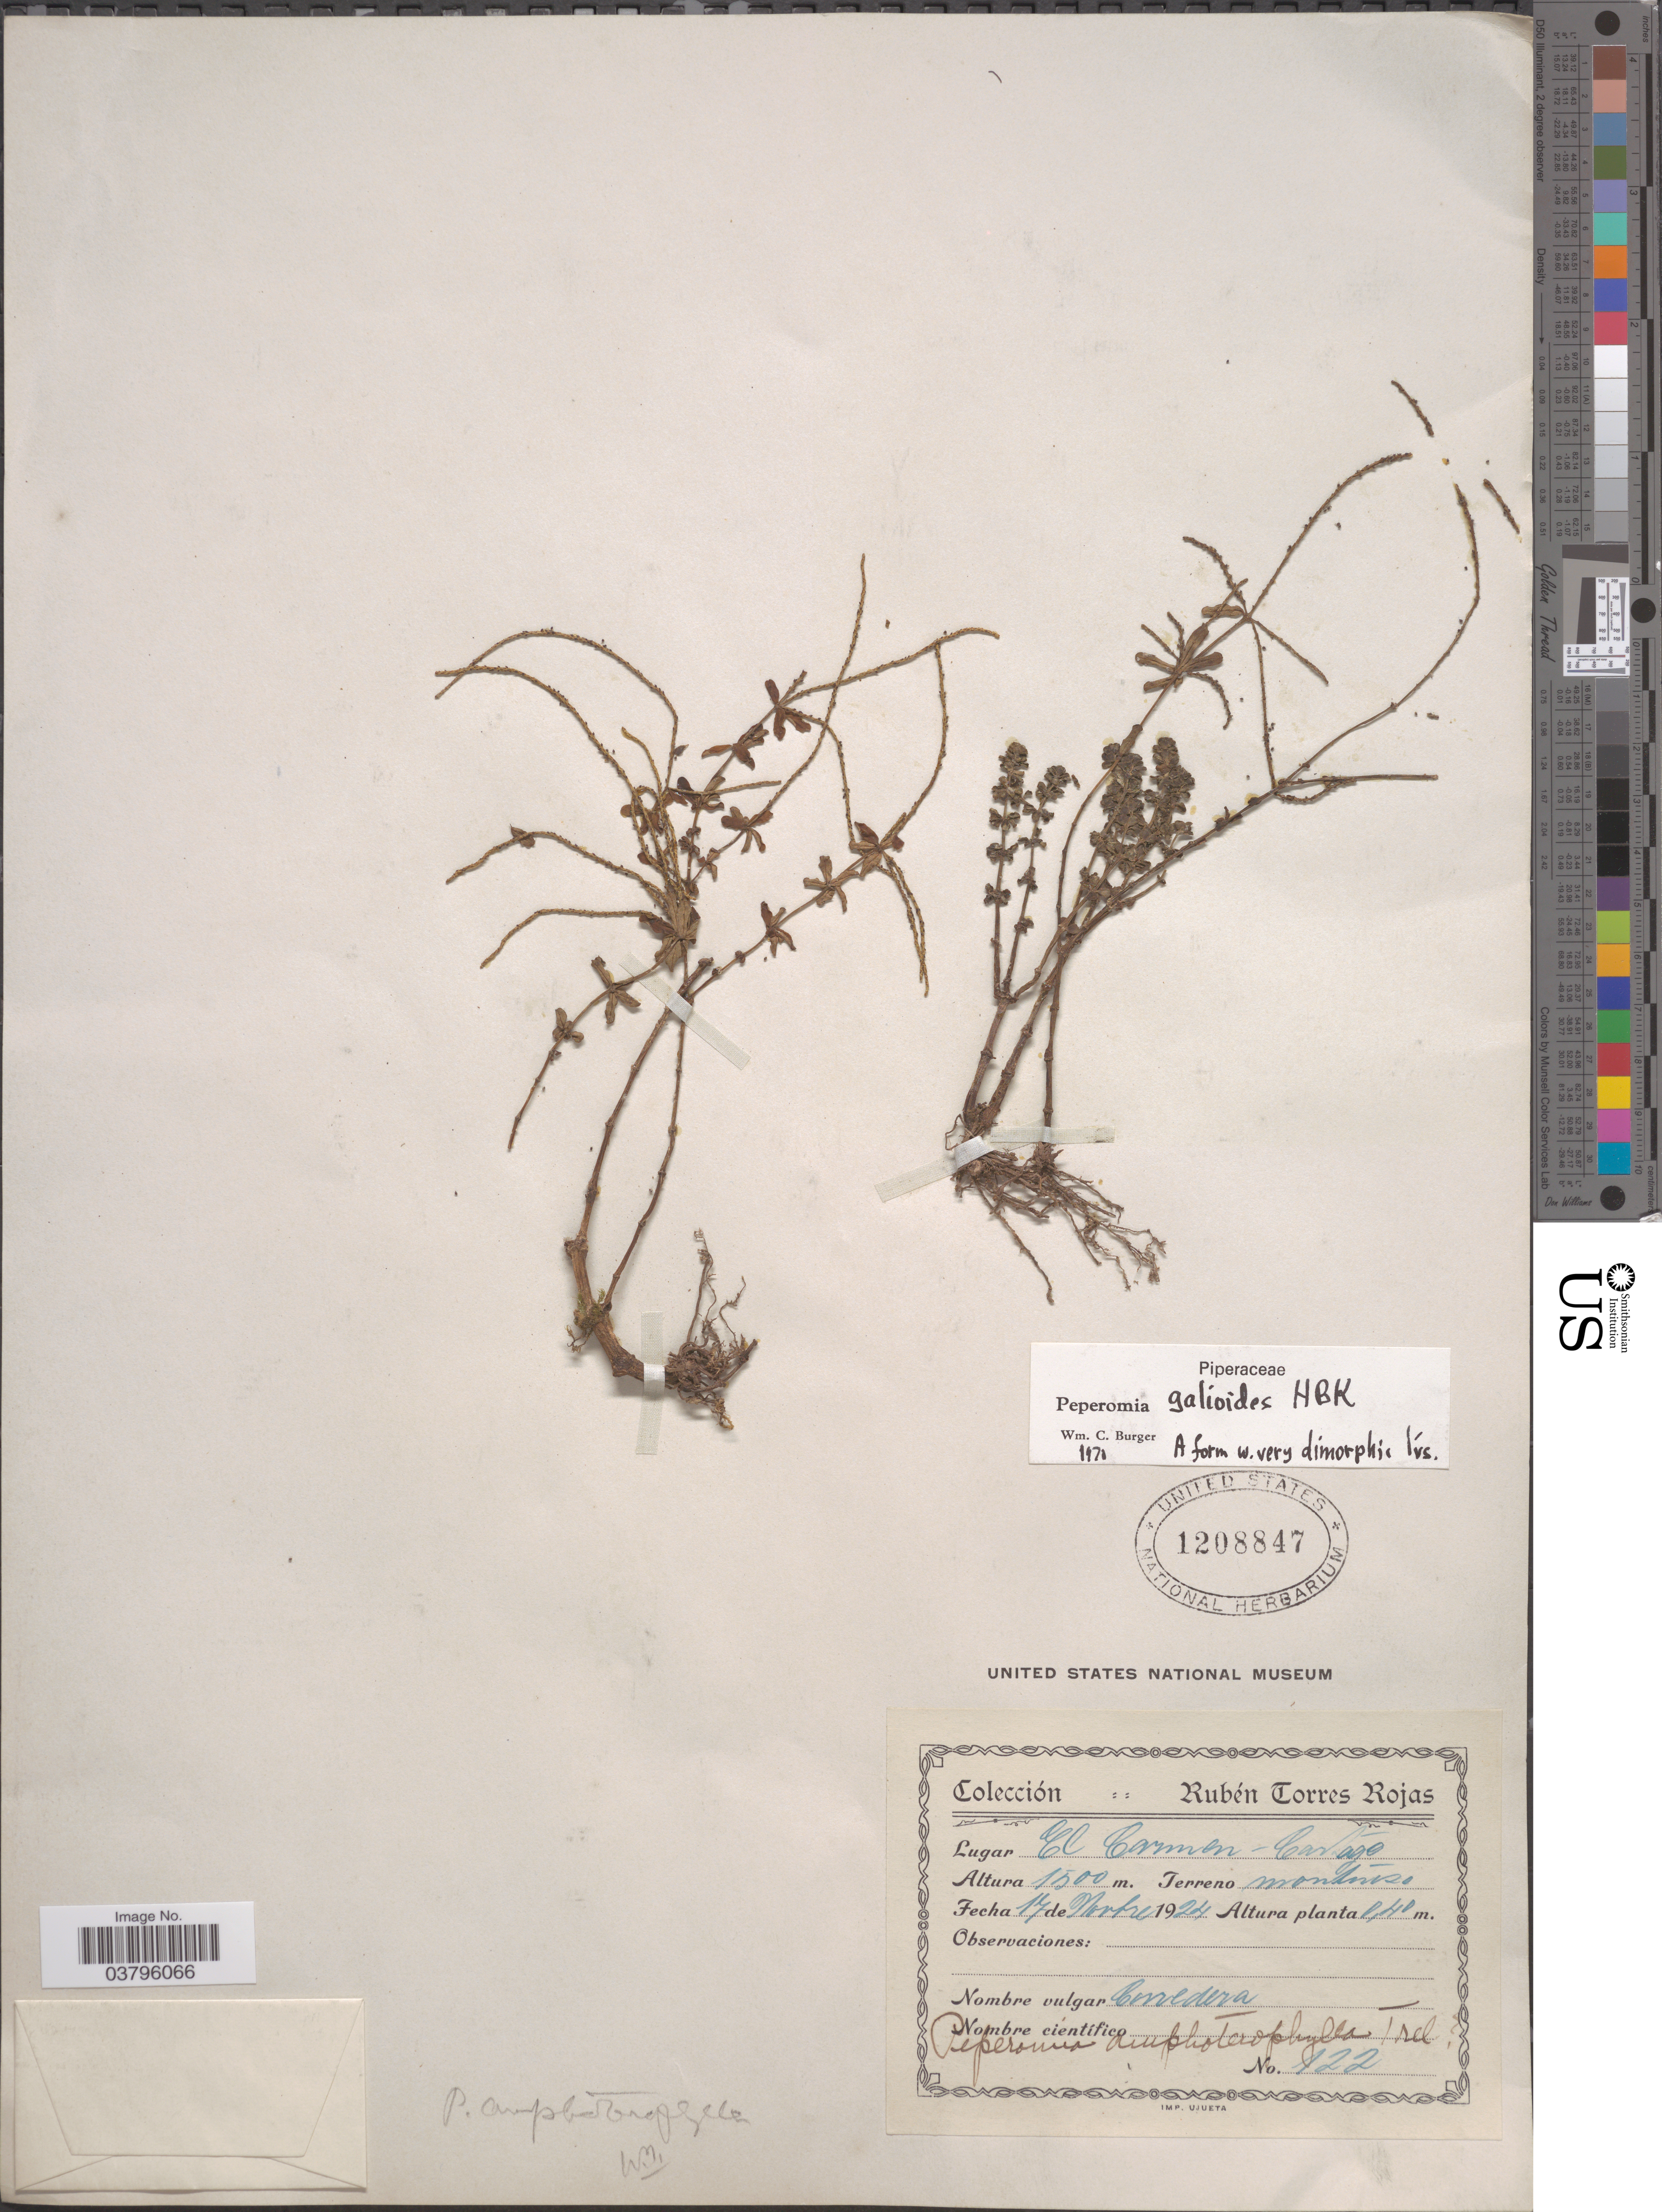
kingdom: Plantae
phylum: Tracheophyta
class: Magnoliopsida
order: Piperales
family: Piperaceae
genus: Peperomia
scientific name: Peperomia galioides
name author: Kunth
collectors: R. Torres Rojas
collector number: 122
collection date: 1924-11-17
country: Costa Rica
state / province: Cartago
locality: El Carmen.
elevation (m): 1500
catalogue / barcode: US 1208847